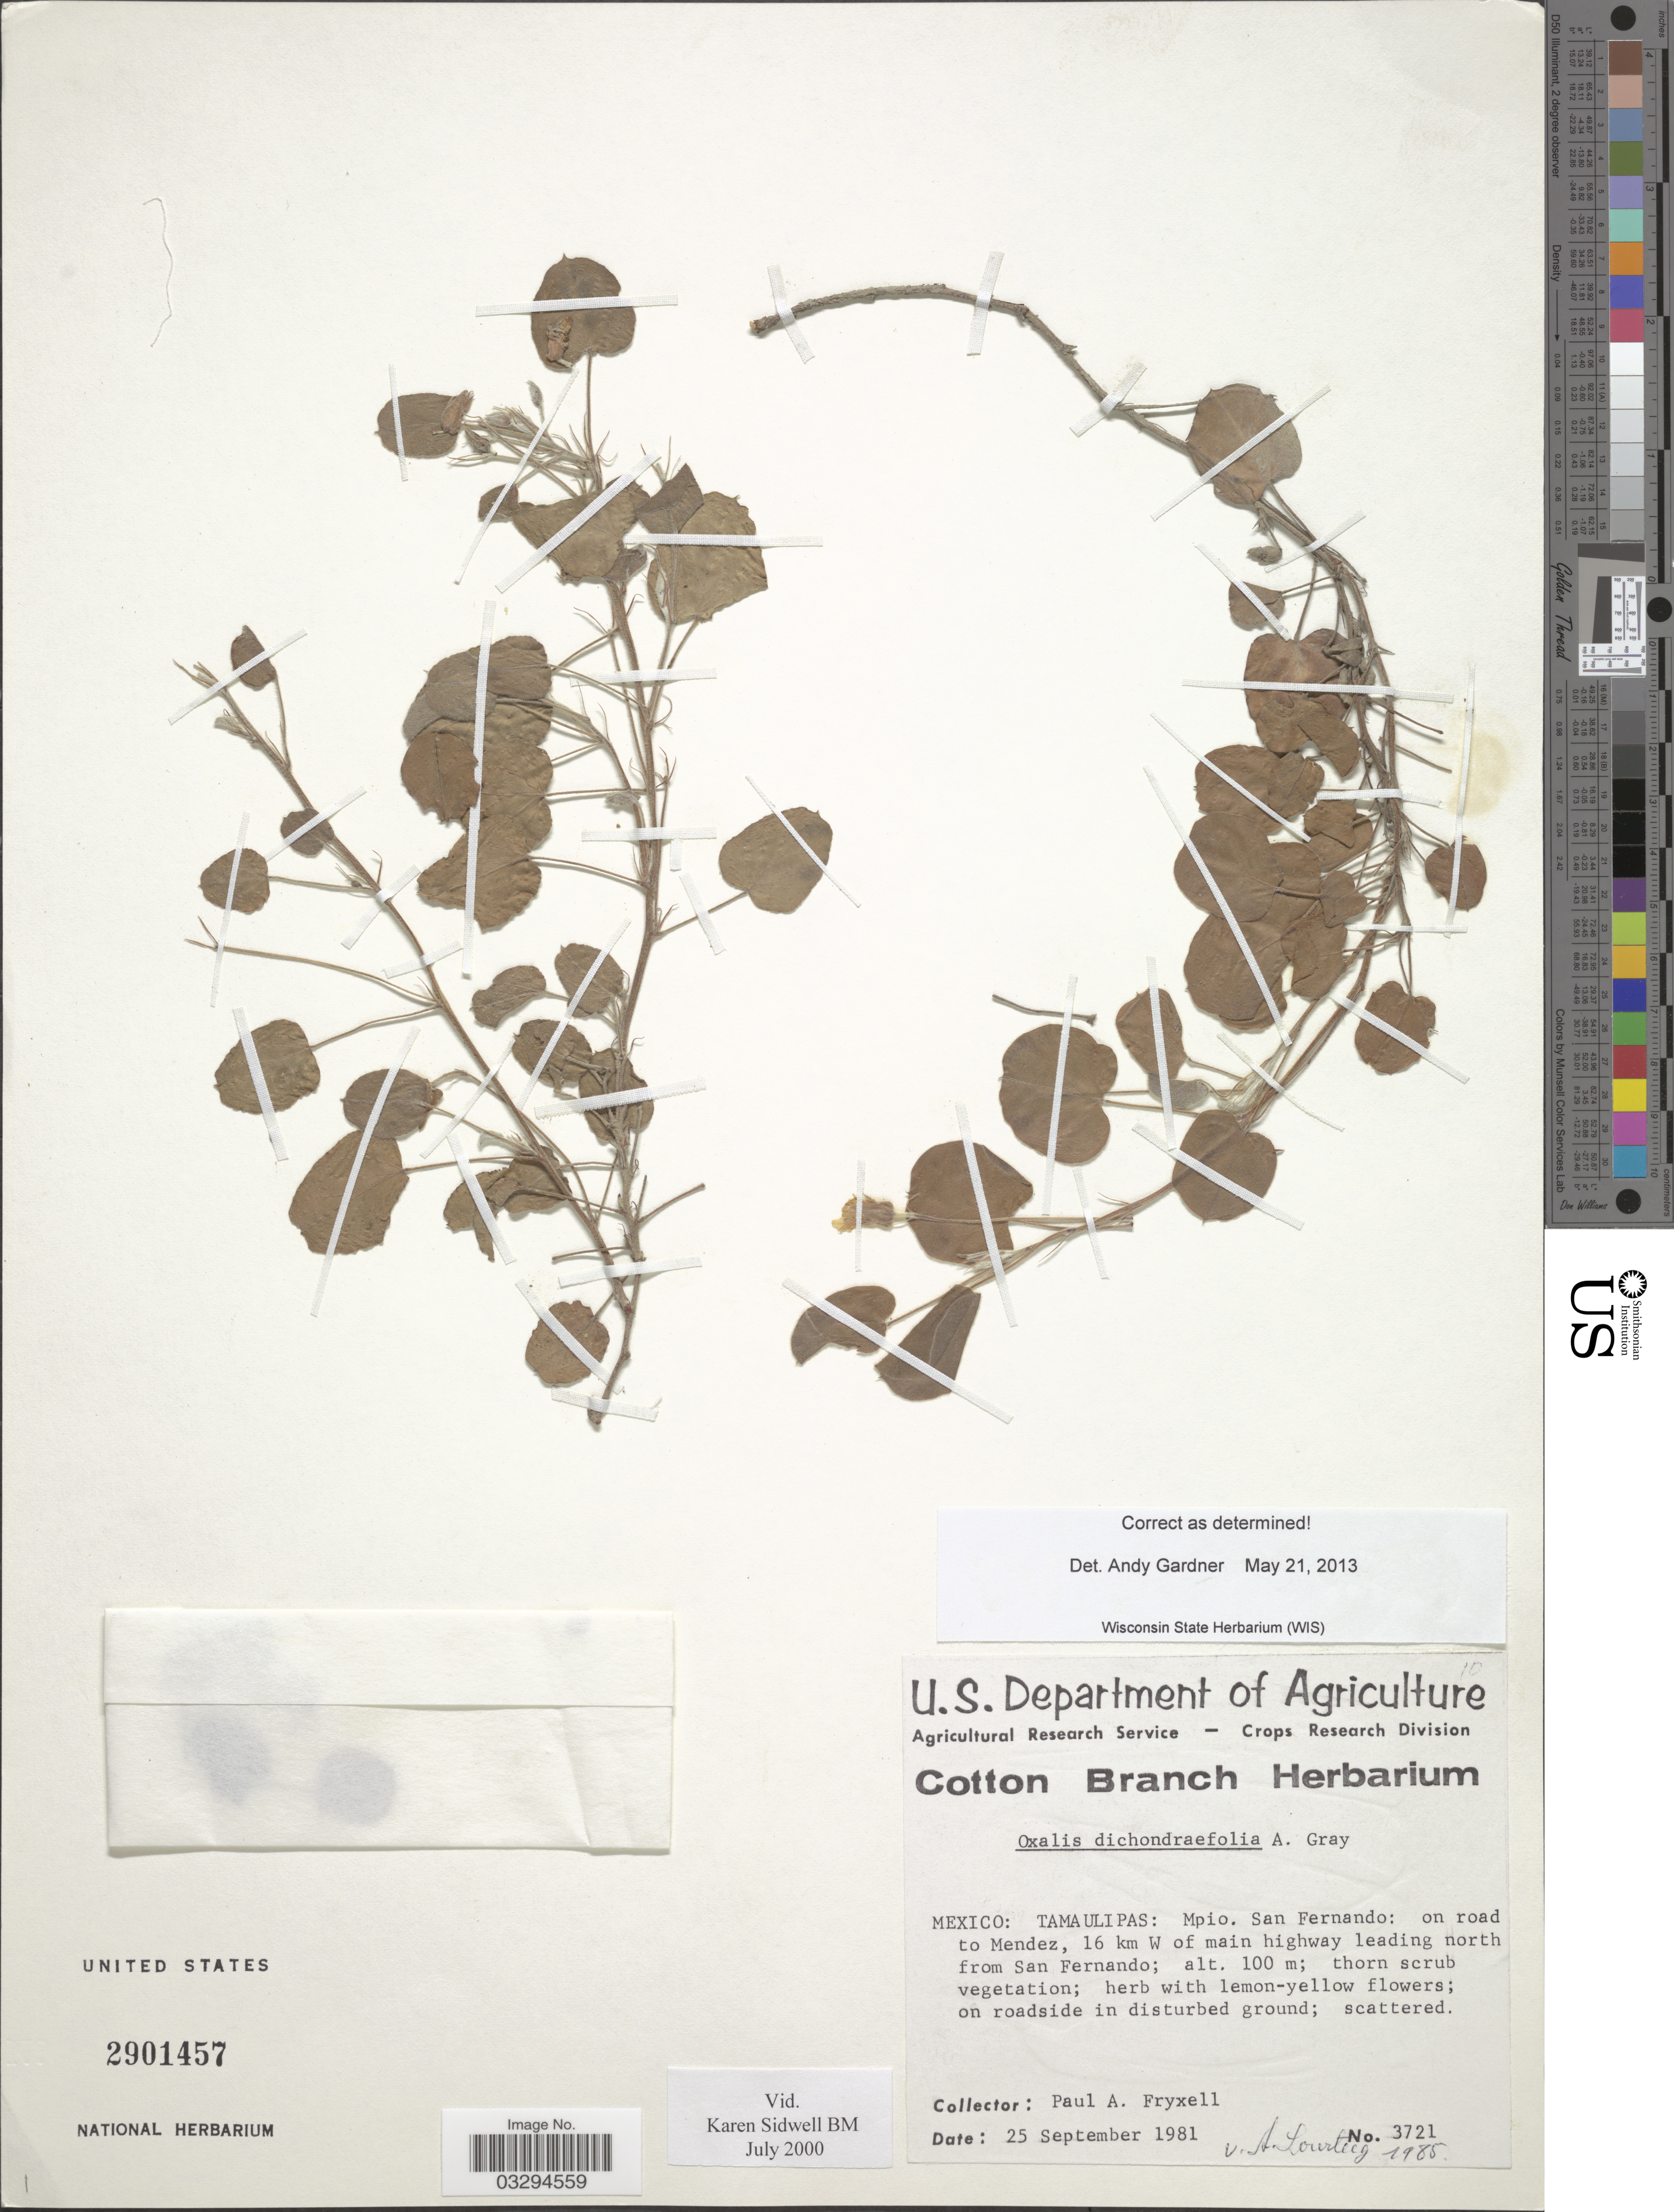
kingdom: Plantae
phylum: Tracheophyta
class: Magnoliopsida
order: Oxalidales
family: Oxalidaceae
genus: Oxalis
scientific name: Oxalis dichondraefolia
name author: A. Gray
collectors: P. A. Fryxell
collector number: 3721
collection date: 1981-09-25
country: Mexico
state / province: Tamaulipas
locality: Mpio. San Fernando: on road to Mendez, 16 km W of main highway leading north from San Fernando.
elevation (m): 100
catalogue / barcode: US 2901457